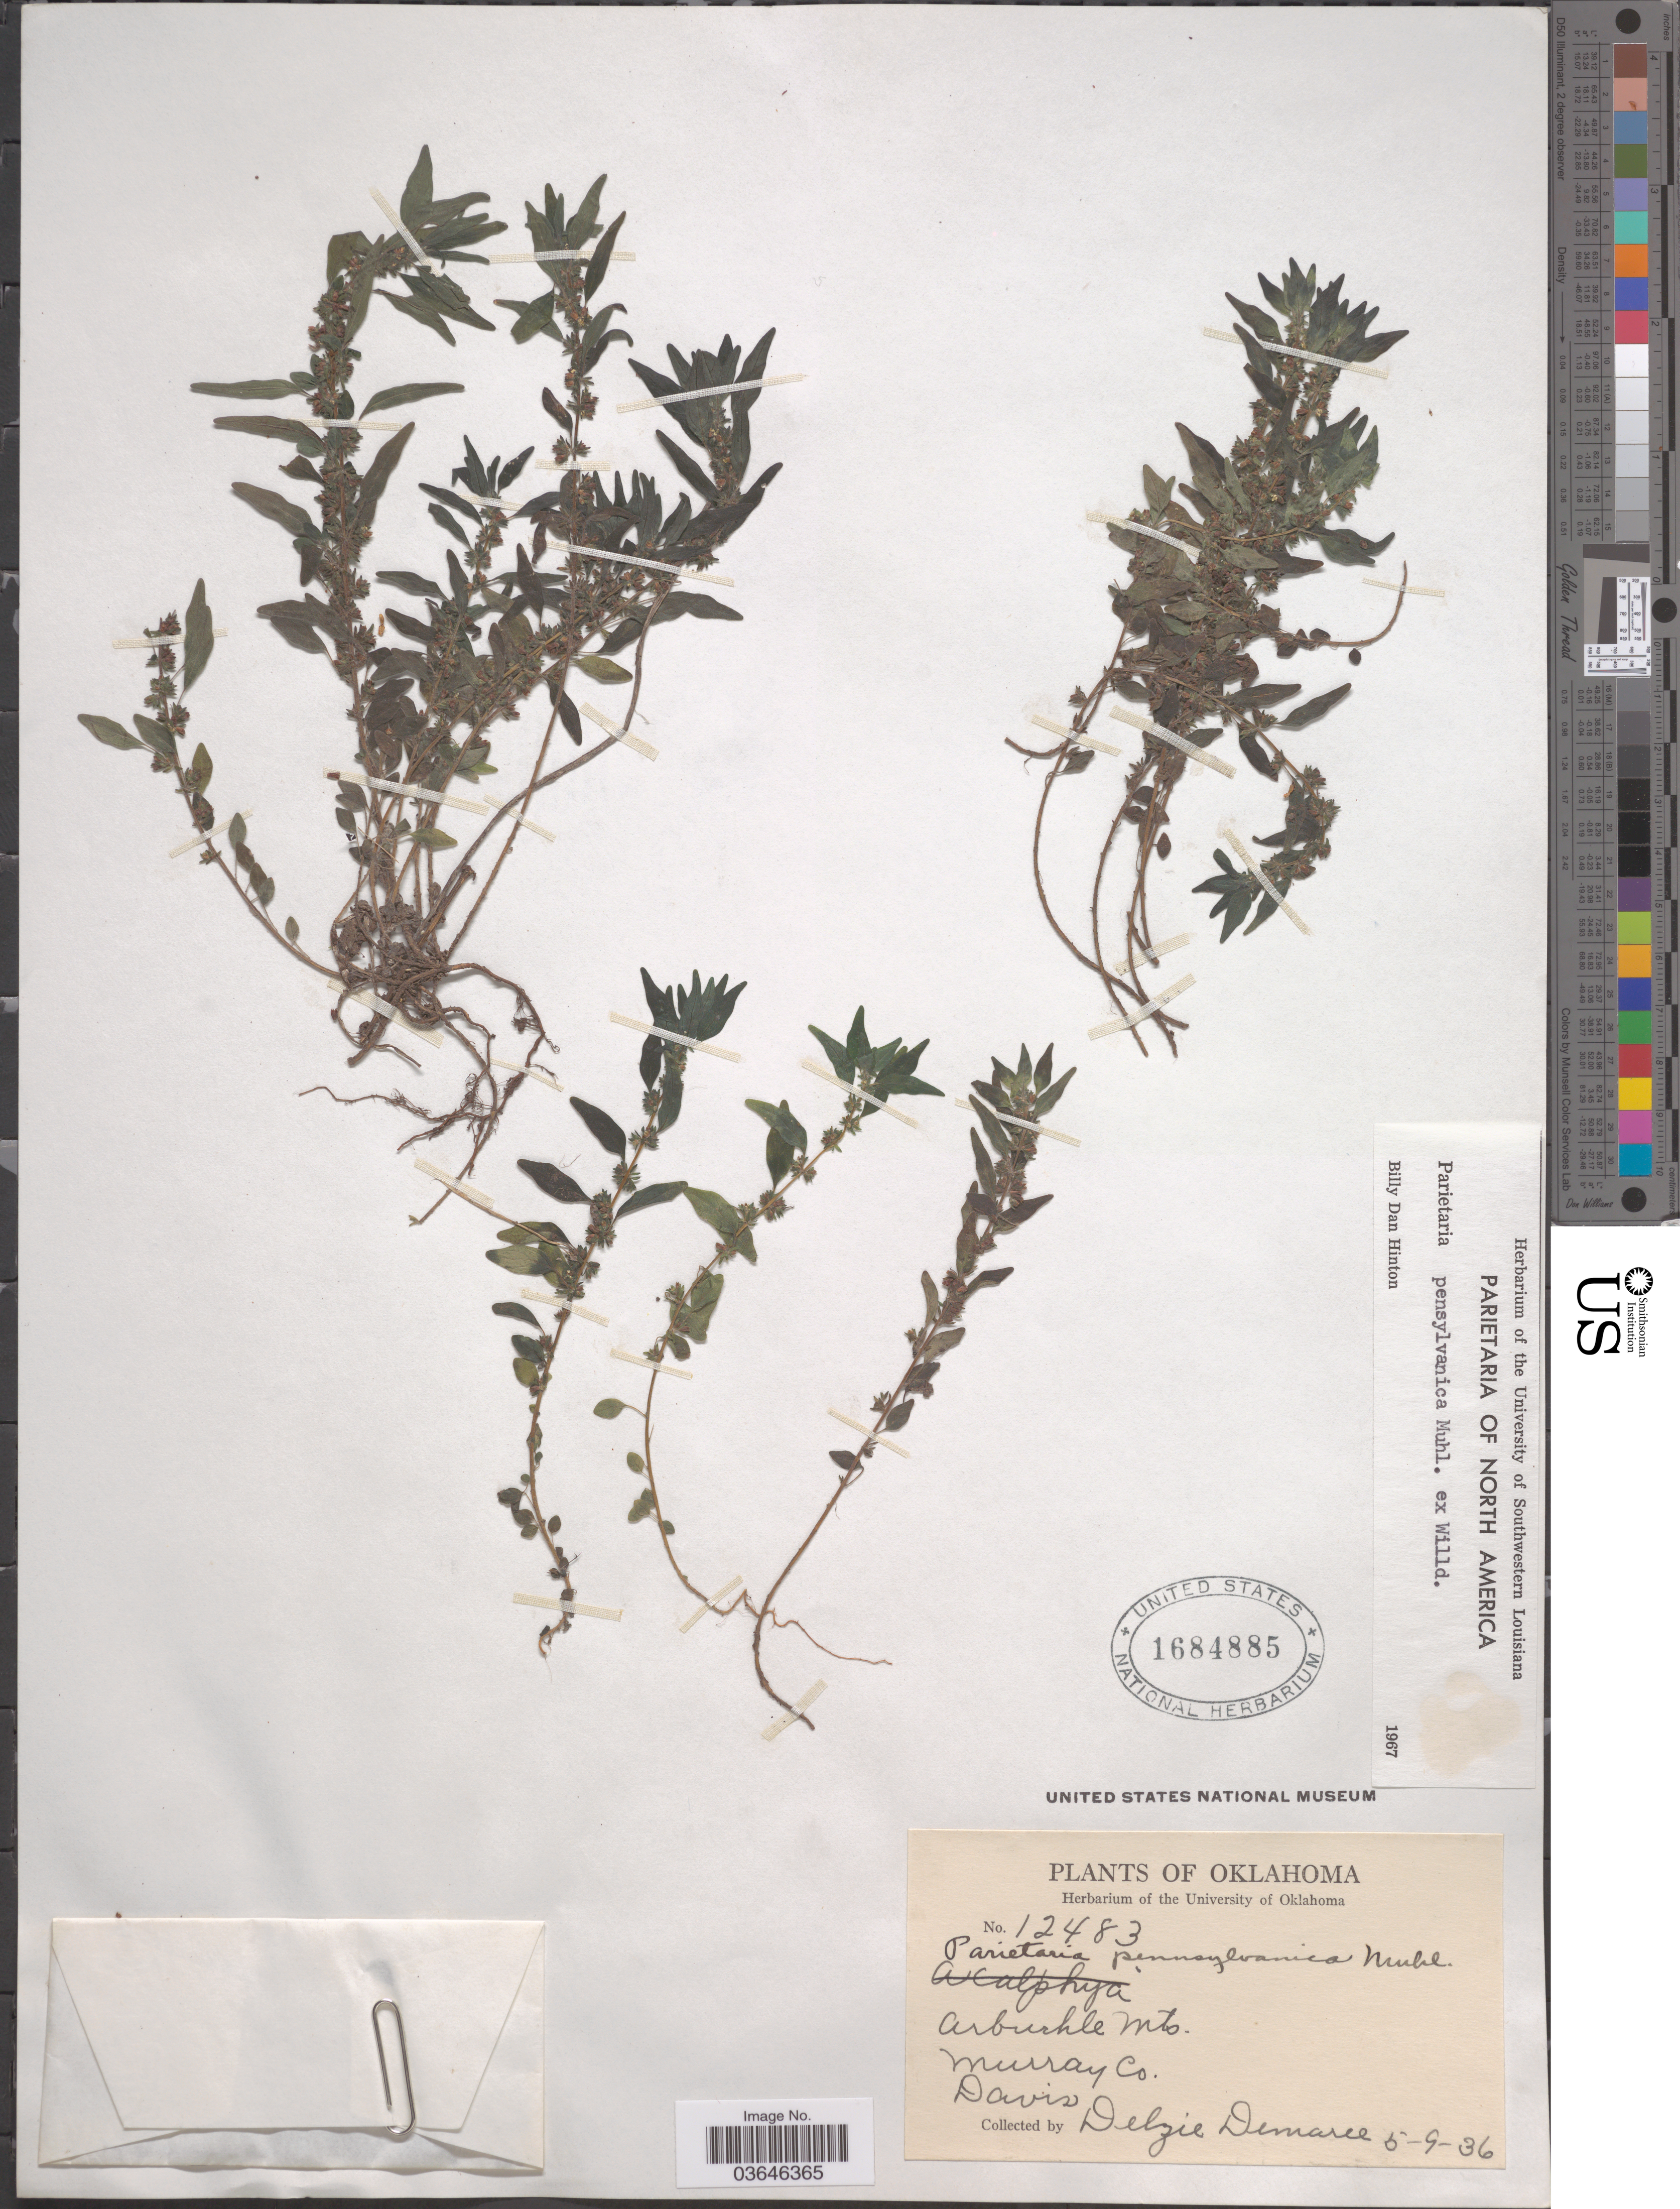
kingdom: Plantae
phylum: Tracheophyta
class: Magnoliopsida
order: Rosales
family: Urticaceae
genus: Parietaria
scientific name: Parietaria pensylvanica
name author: Muhl. ex Willd.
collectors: D. Demaree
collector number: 12483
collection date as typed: Transcribed d/m/y: 9/5/36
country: United States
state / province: Oklahoma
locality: Arbuckle Mts. Murray Co. Davis.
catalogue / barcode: US 1684885